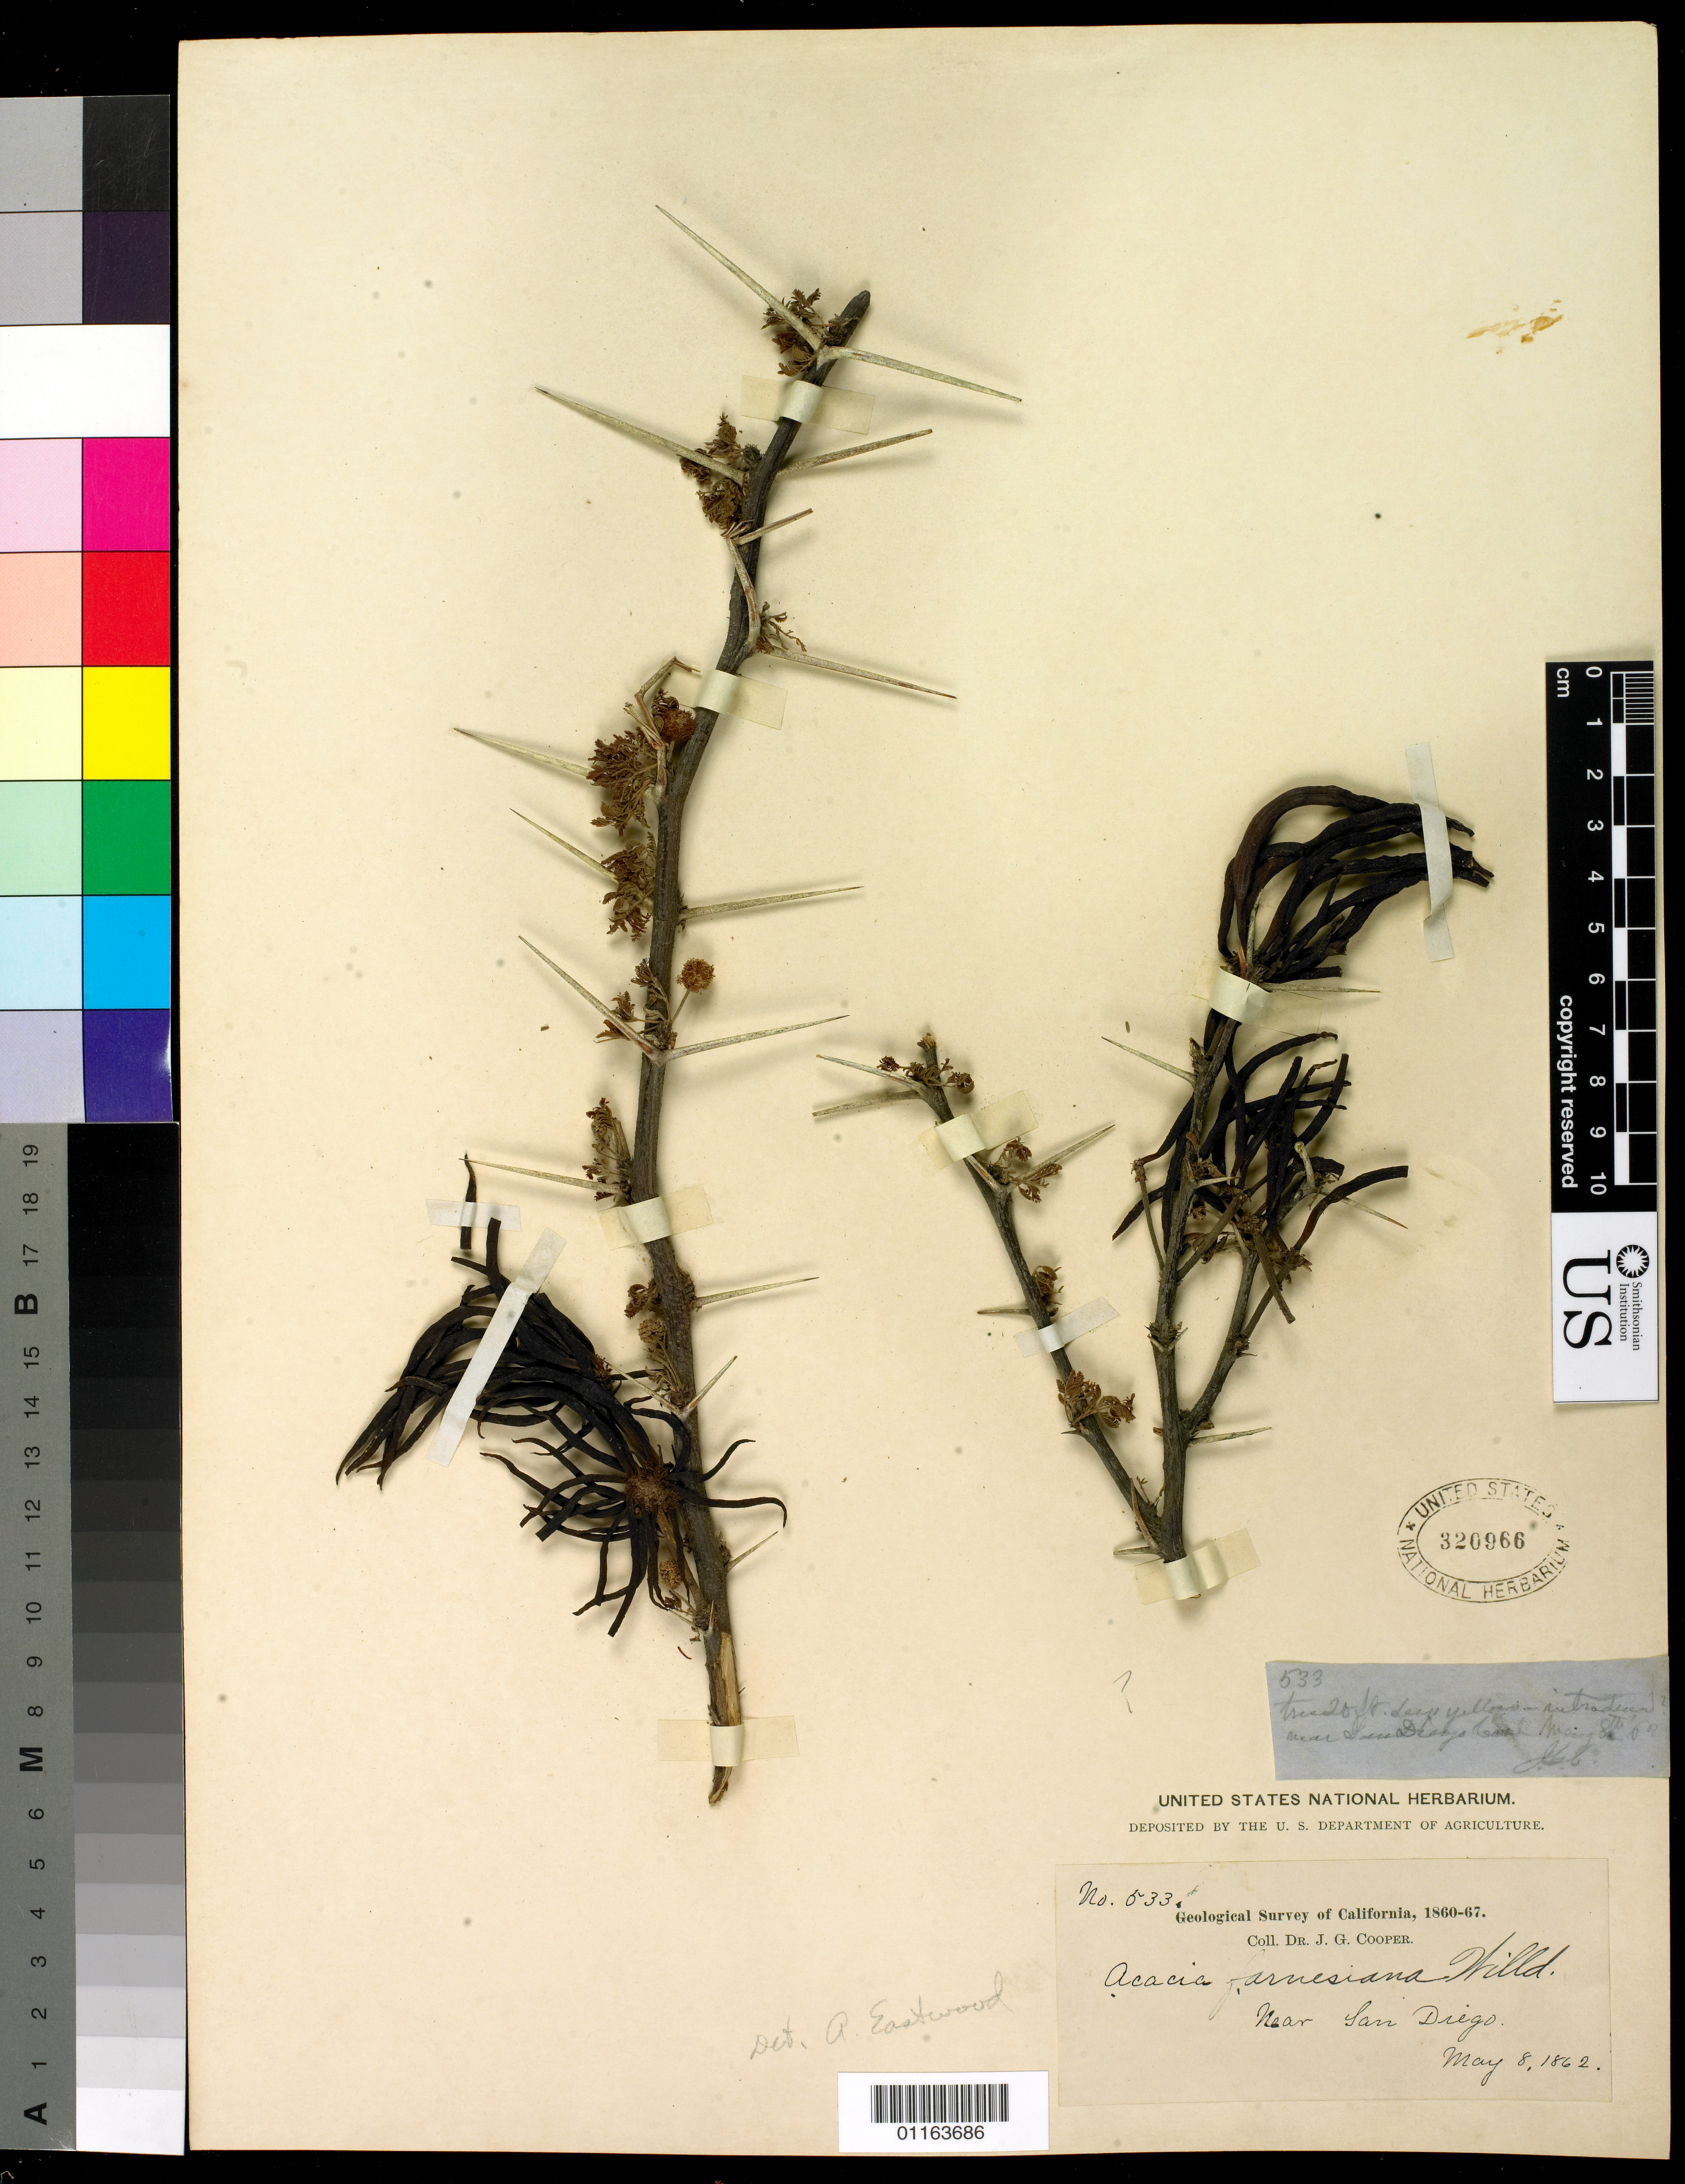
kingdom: Plantae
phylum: Tracheophyta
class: Magnoliopsida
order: Fabales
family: Fabaceae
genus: Vachellia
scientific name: Vachellia farnesiana var. farnesiana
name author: (L.) Wight & Arn.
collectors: J. G. Cooper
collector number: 533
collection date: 1862-05-08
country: United States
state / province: California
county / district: San Diego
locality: San diego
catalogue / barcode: US 320966